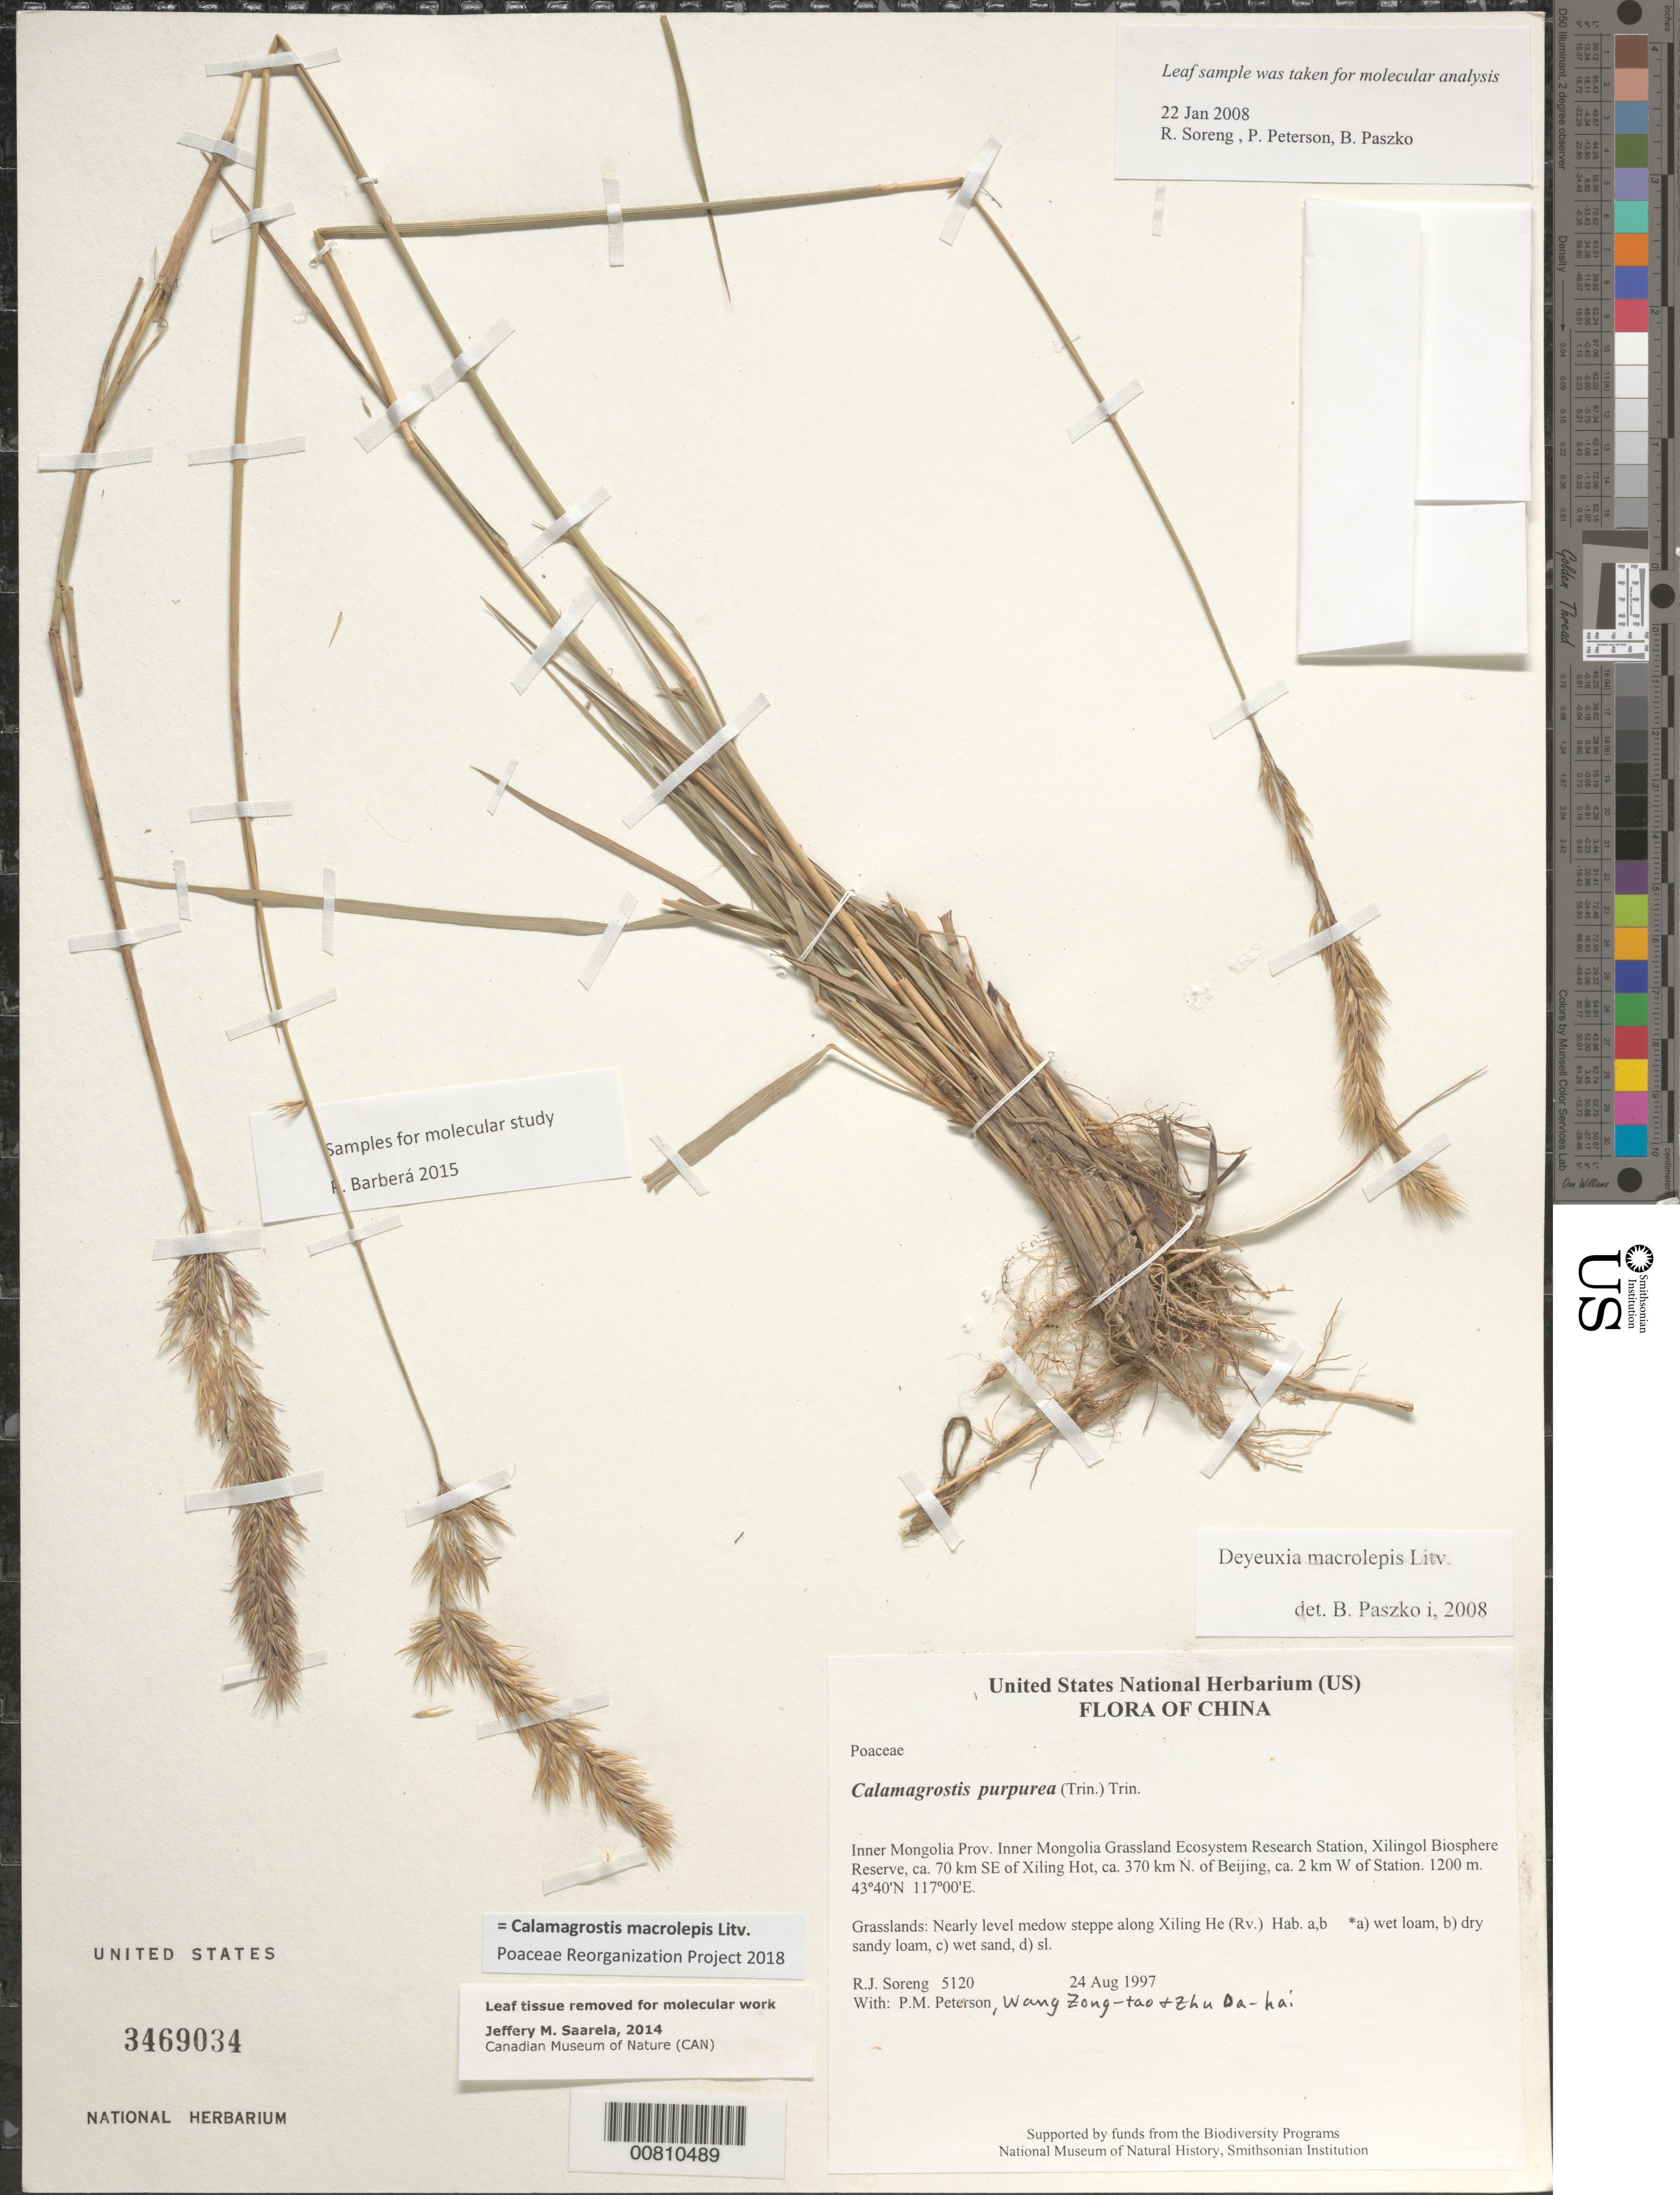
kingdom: Plantae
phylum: Tracheophyta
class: Liliopsida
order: Poales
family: Poaceae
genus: Calamagrostis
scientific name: Calamagrostis macrolepis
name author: Litv.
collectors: R. J. Soreng, P. M. Peterson & Zhu Da-hai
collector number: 5120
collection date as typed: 24 Aug 1997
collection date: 1997-08-24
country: China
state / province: Nei Monggol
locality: Inner Mongolia Grassland Ecosystem Research Station, Xilingol Biosphere Reserve, ca. 70 km SE of Xiling Hot, ca. 370 km N. of Beijing, ca. 2 km W of Station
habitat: Grasslands: Nearly level medow steppe along Xiling He (Rv.) Hab. a,b *a) wet loam, b) dry sandy loam, c) wet sand, d) sl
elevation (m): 1200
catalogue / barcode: US 3469034